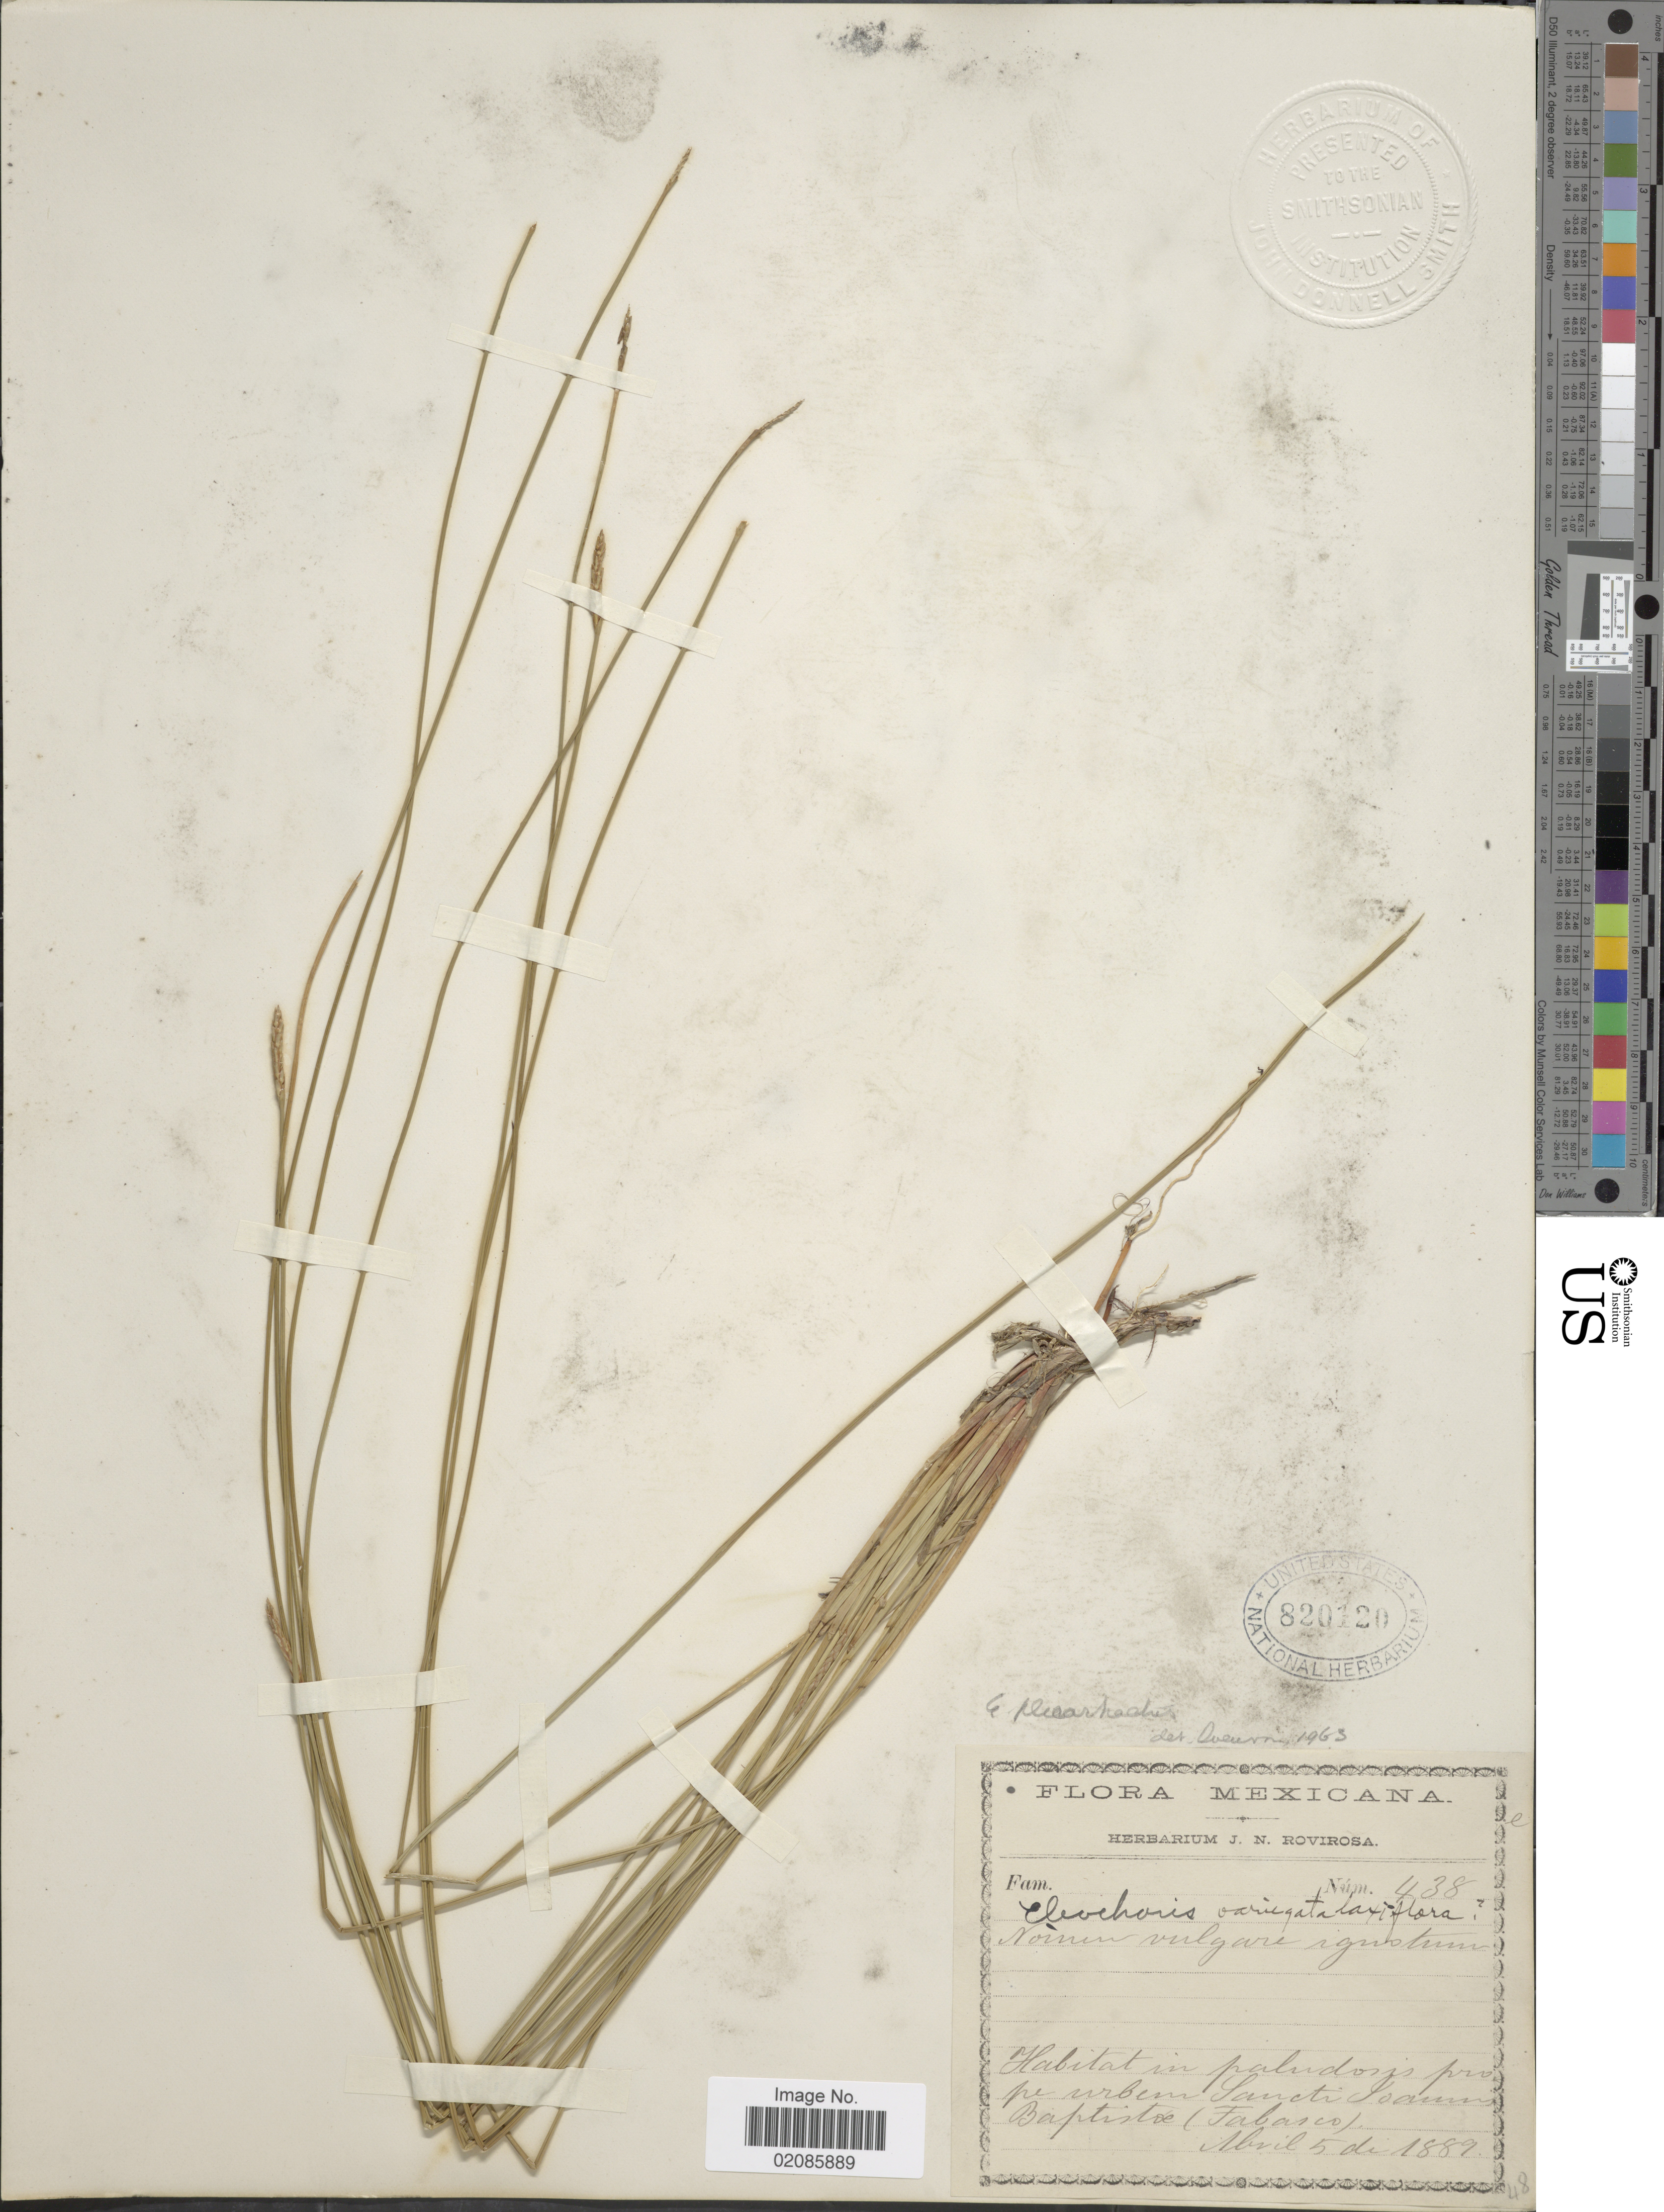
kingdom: Plantae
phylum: Tracheophyta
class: Liliopsida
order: Poales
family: Cyperaceae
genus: Eleocharis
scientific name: Eleocharis variegata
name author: (Poir.) C. Presl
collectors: ex herb. J. N. Rovirosa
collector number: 438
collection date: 1889-04-05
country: Mexico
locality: Paludosis prope urbem Sancti Ioannis Baptistae (Tabasco).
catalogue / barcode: US 820120